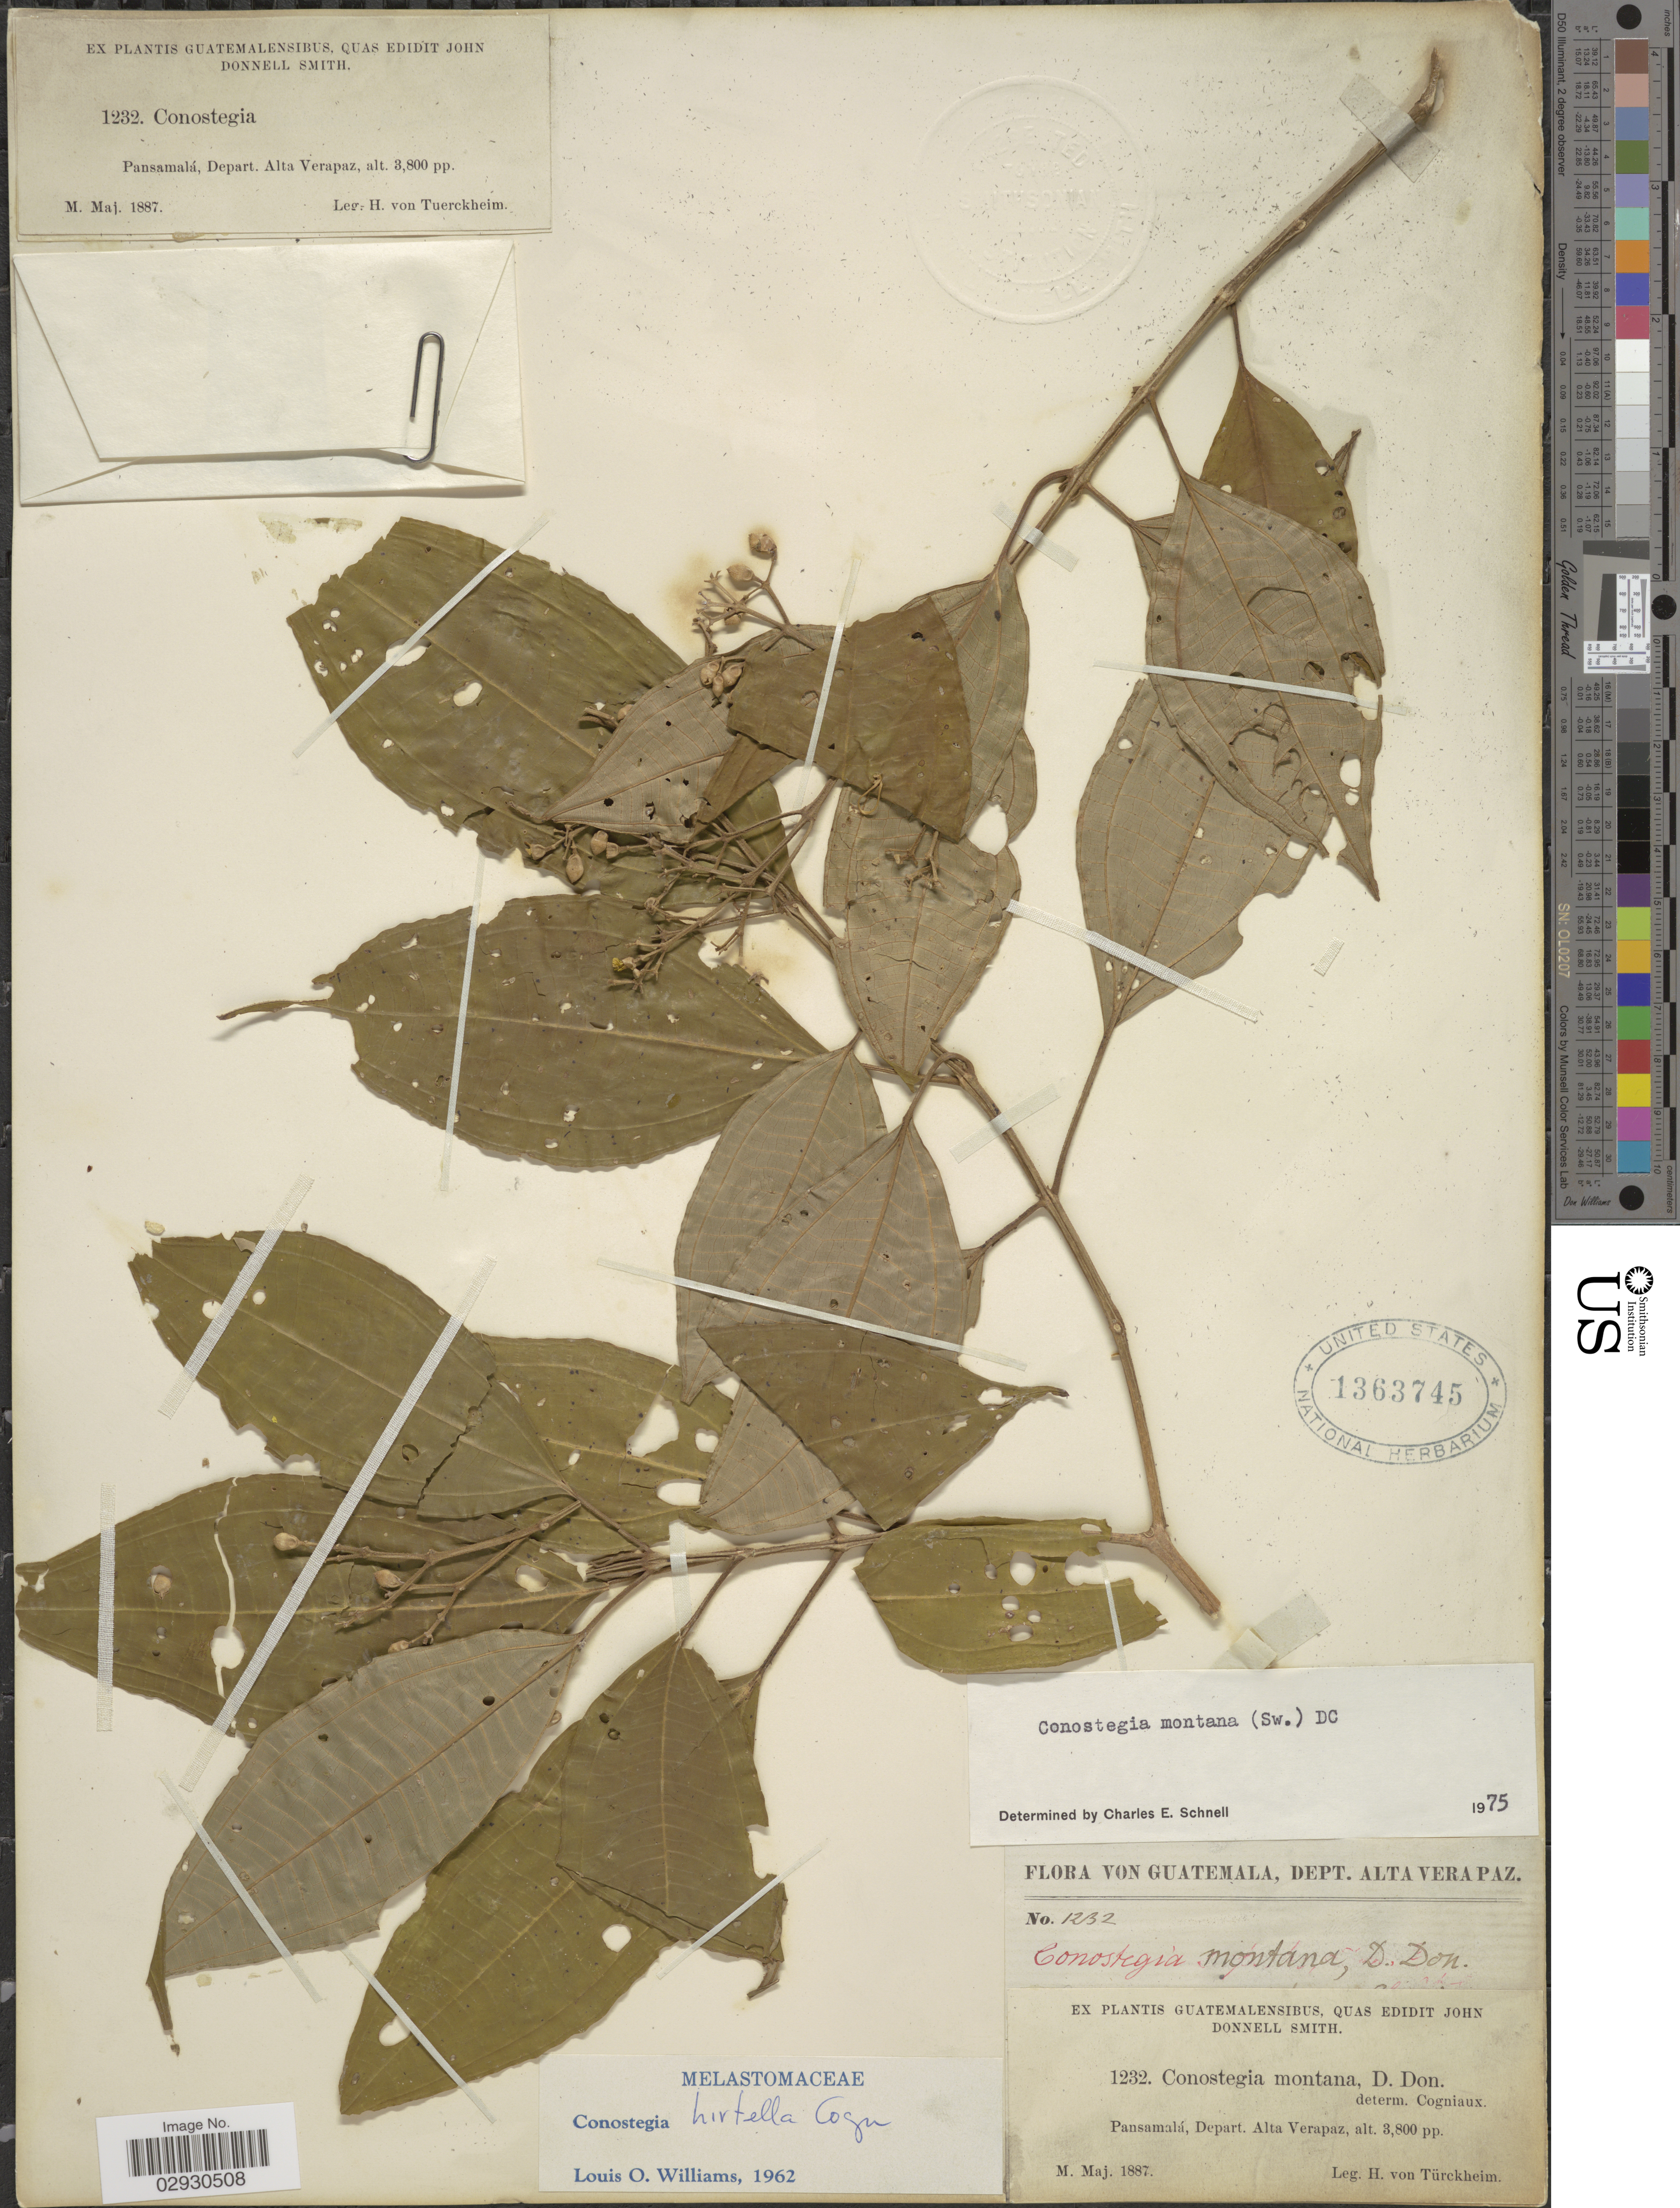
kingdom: Plantae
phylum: Tracheophyta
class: Magnoliopsida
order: Myrtales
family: Melastomataceae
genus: Conostegia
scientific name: Conostegia montana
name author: (Sw.) D. Don ex DC.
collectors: H. von Türckheim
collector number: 1232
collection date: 1887-05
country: Guatemala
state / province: Alta Verapaz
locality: Pansamalá, Depart. Alta Verapaz.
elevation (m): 1158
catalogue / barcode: US 1363745